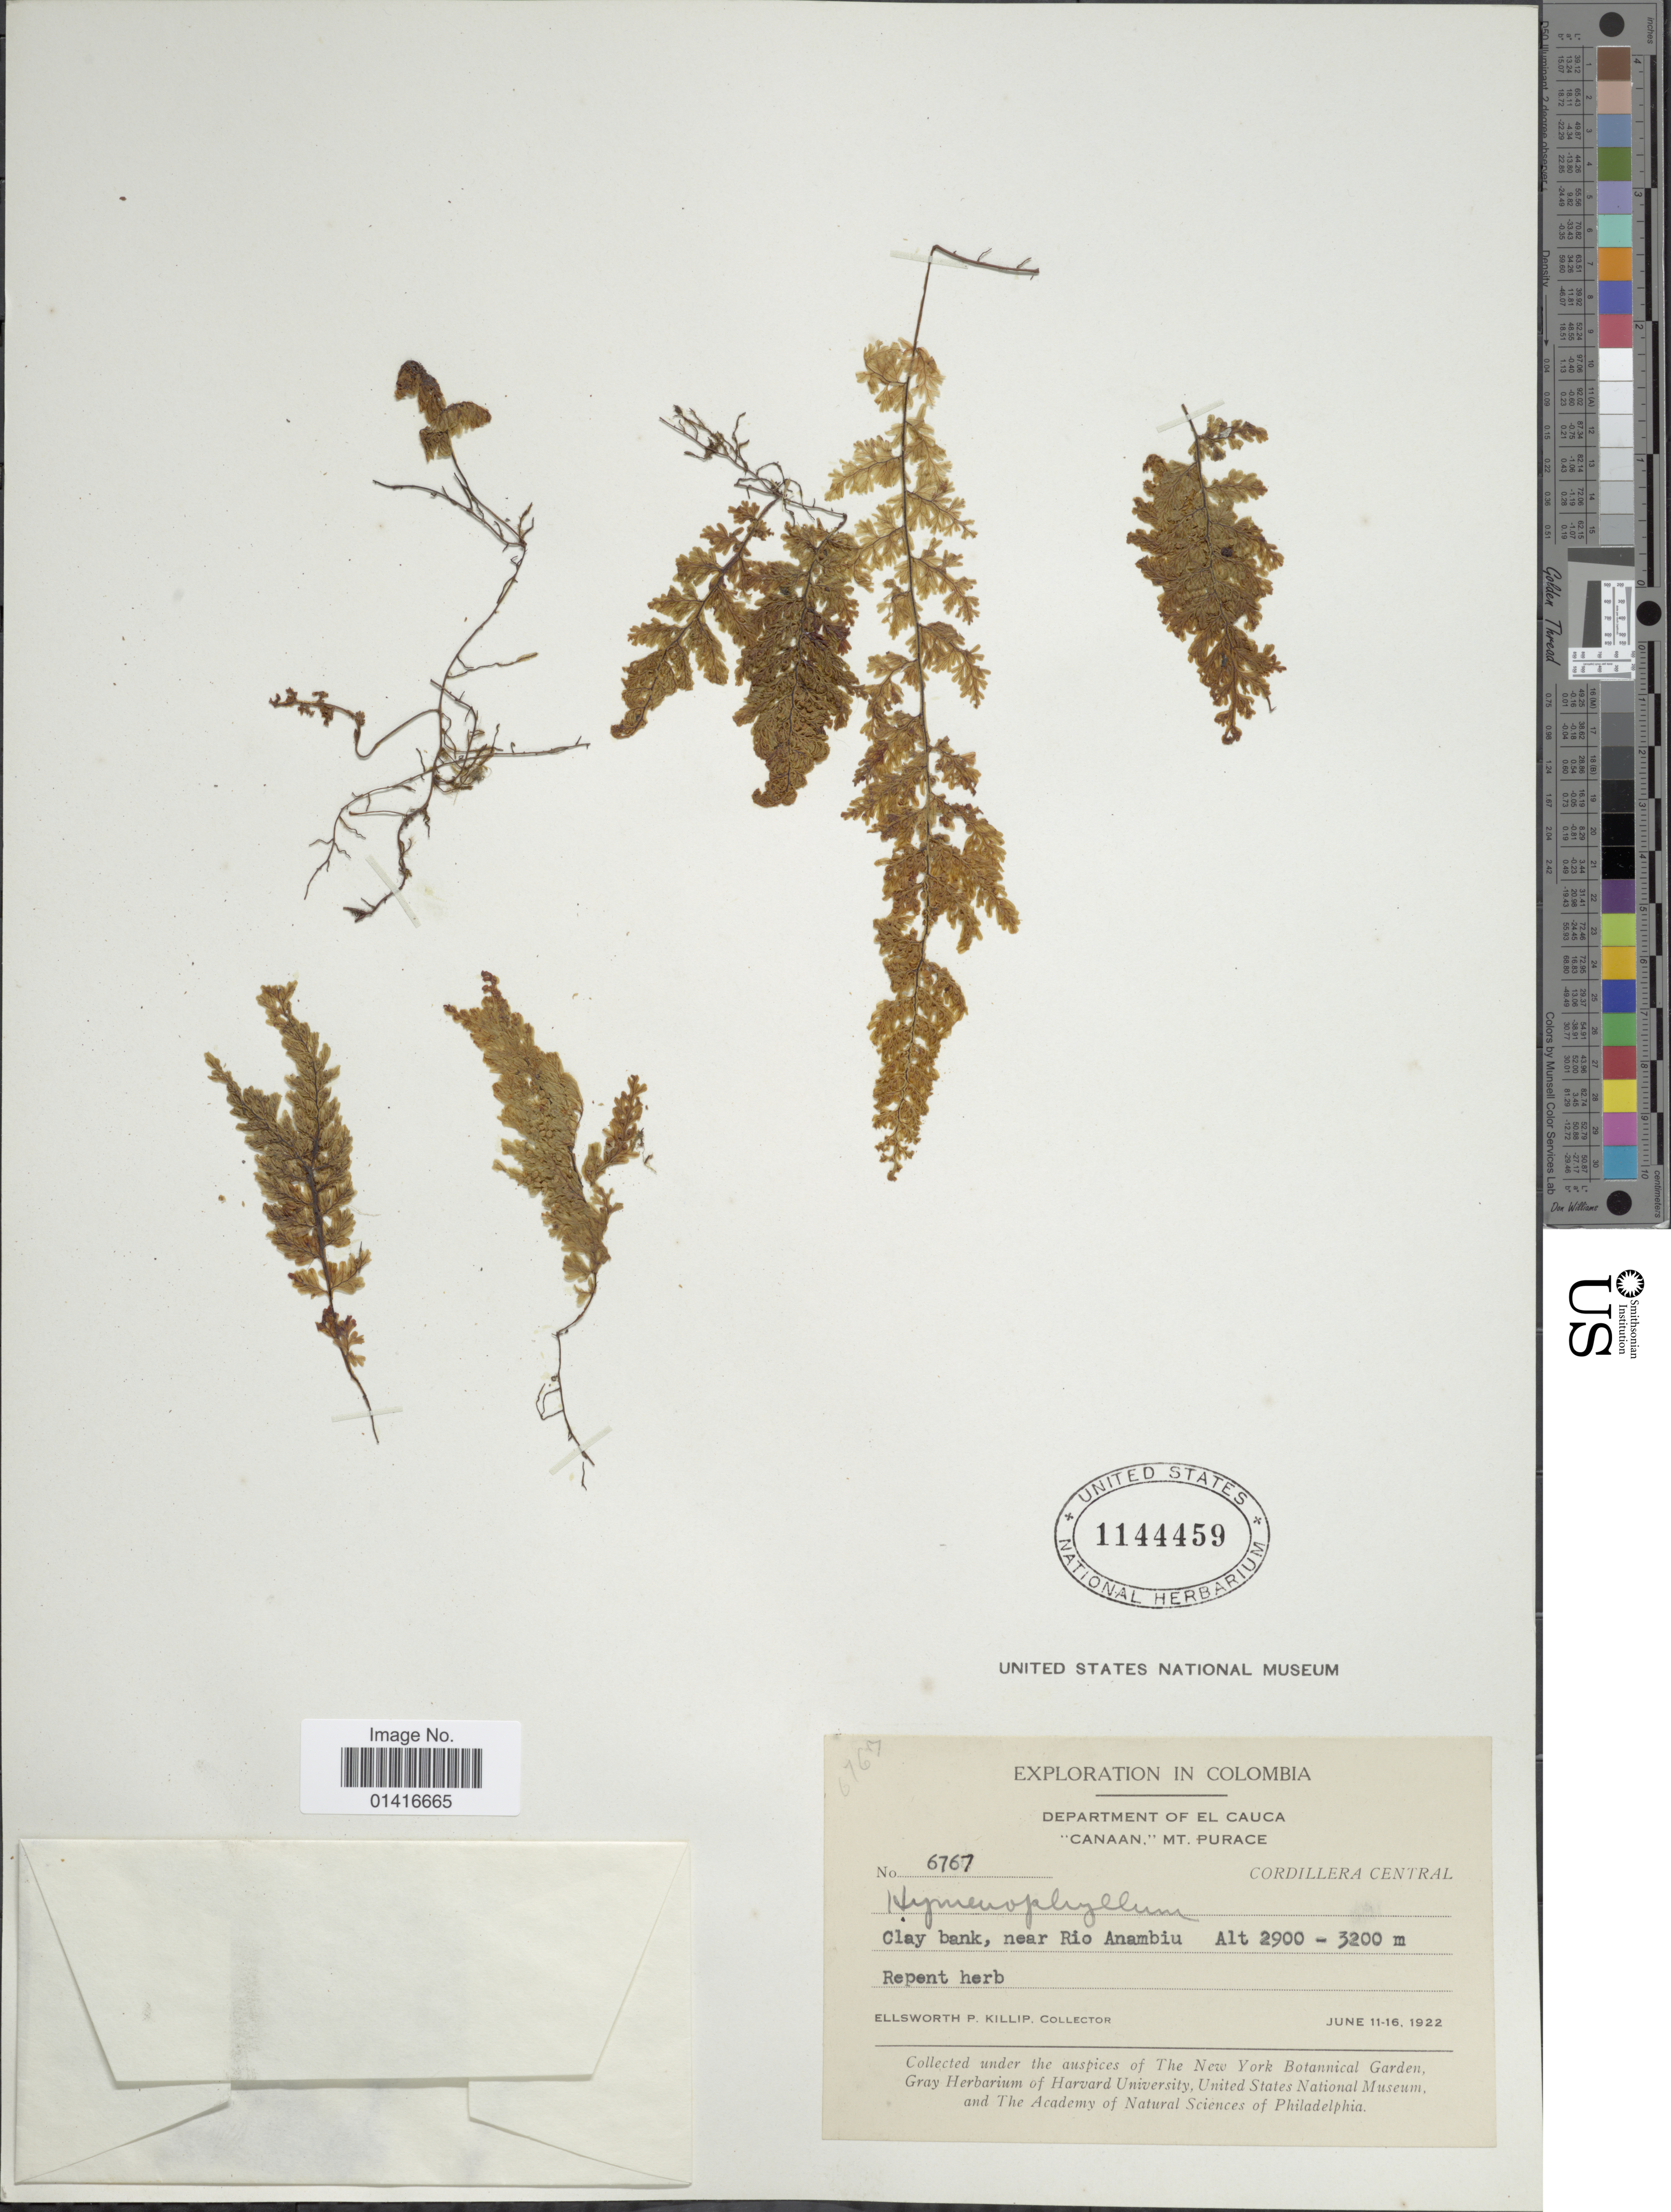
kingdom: Plantae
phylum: Tracheophyta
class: Polypodiopsida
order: Hymenophyllales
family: Hymenophyllaceae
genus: Hymenophyllum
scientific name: Hymenophyllum myriocarpum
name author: Hook.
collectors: E. P. Killip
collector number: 6767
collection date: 1922-06-11/1922-06-16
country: Colombia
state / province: Cauca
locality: Canaan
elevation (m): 2900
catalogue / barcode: US 1144459